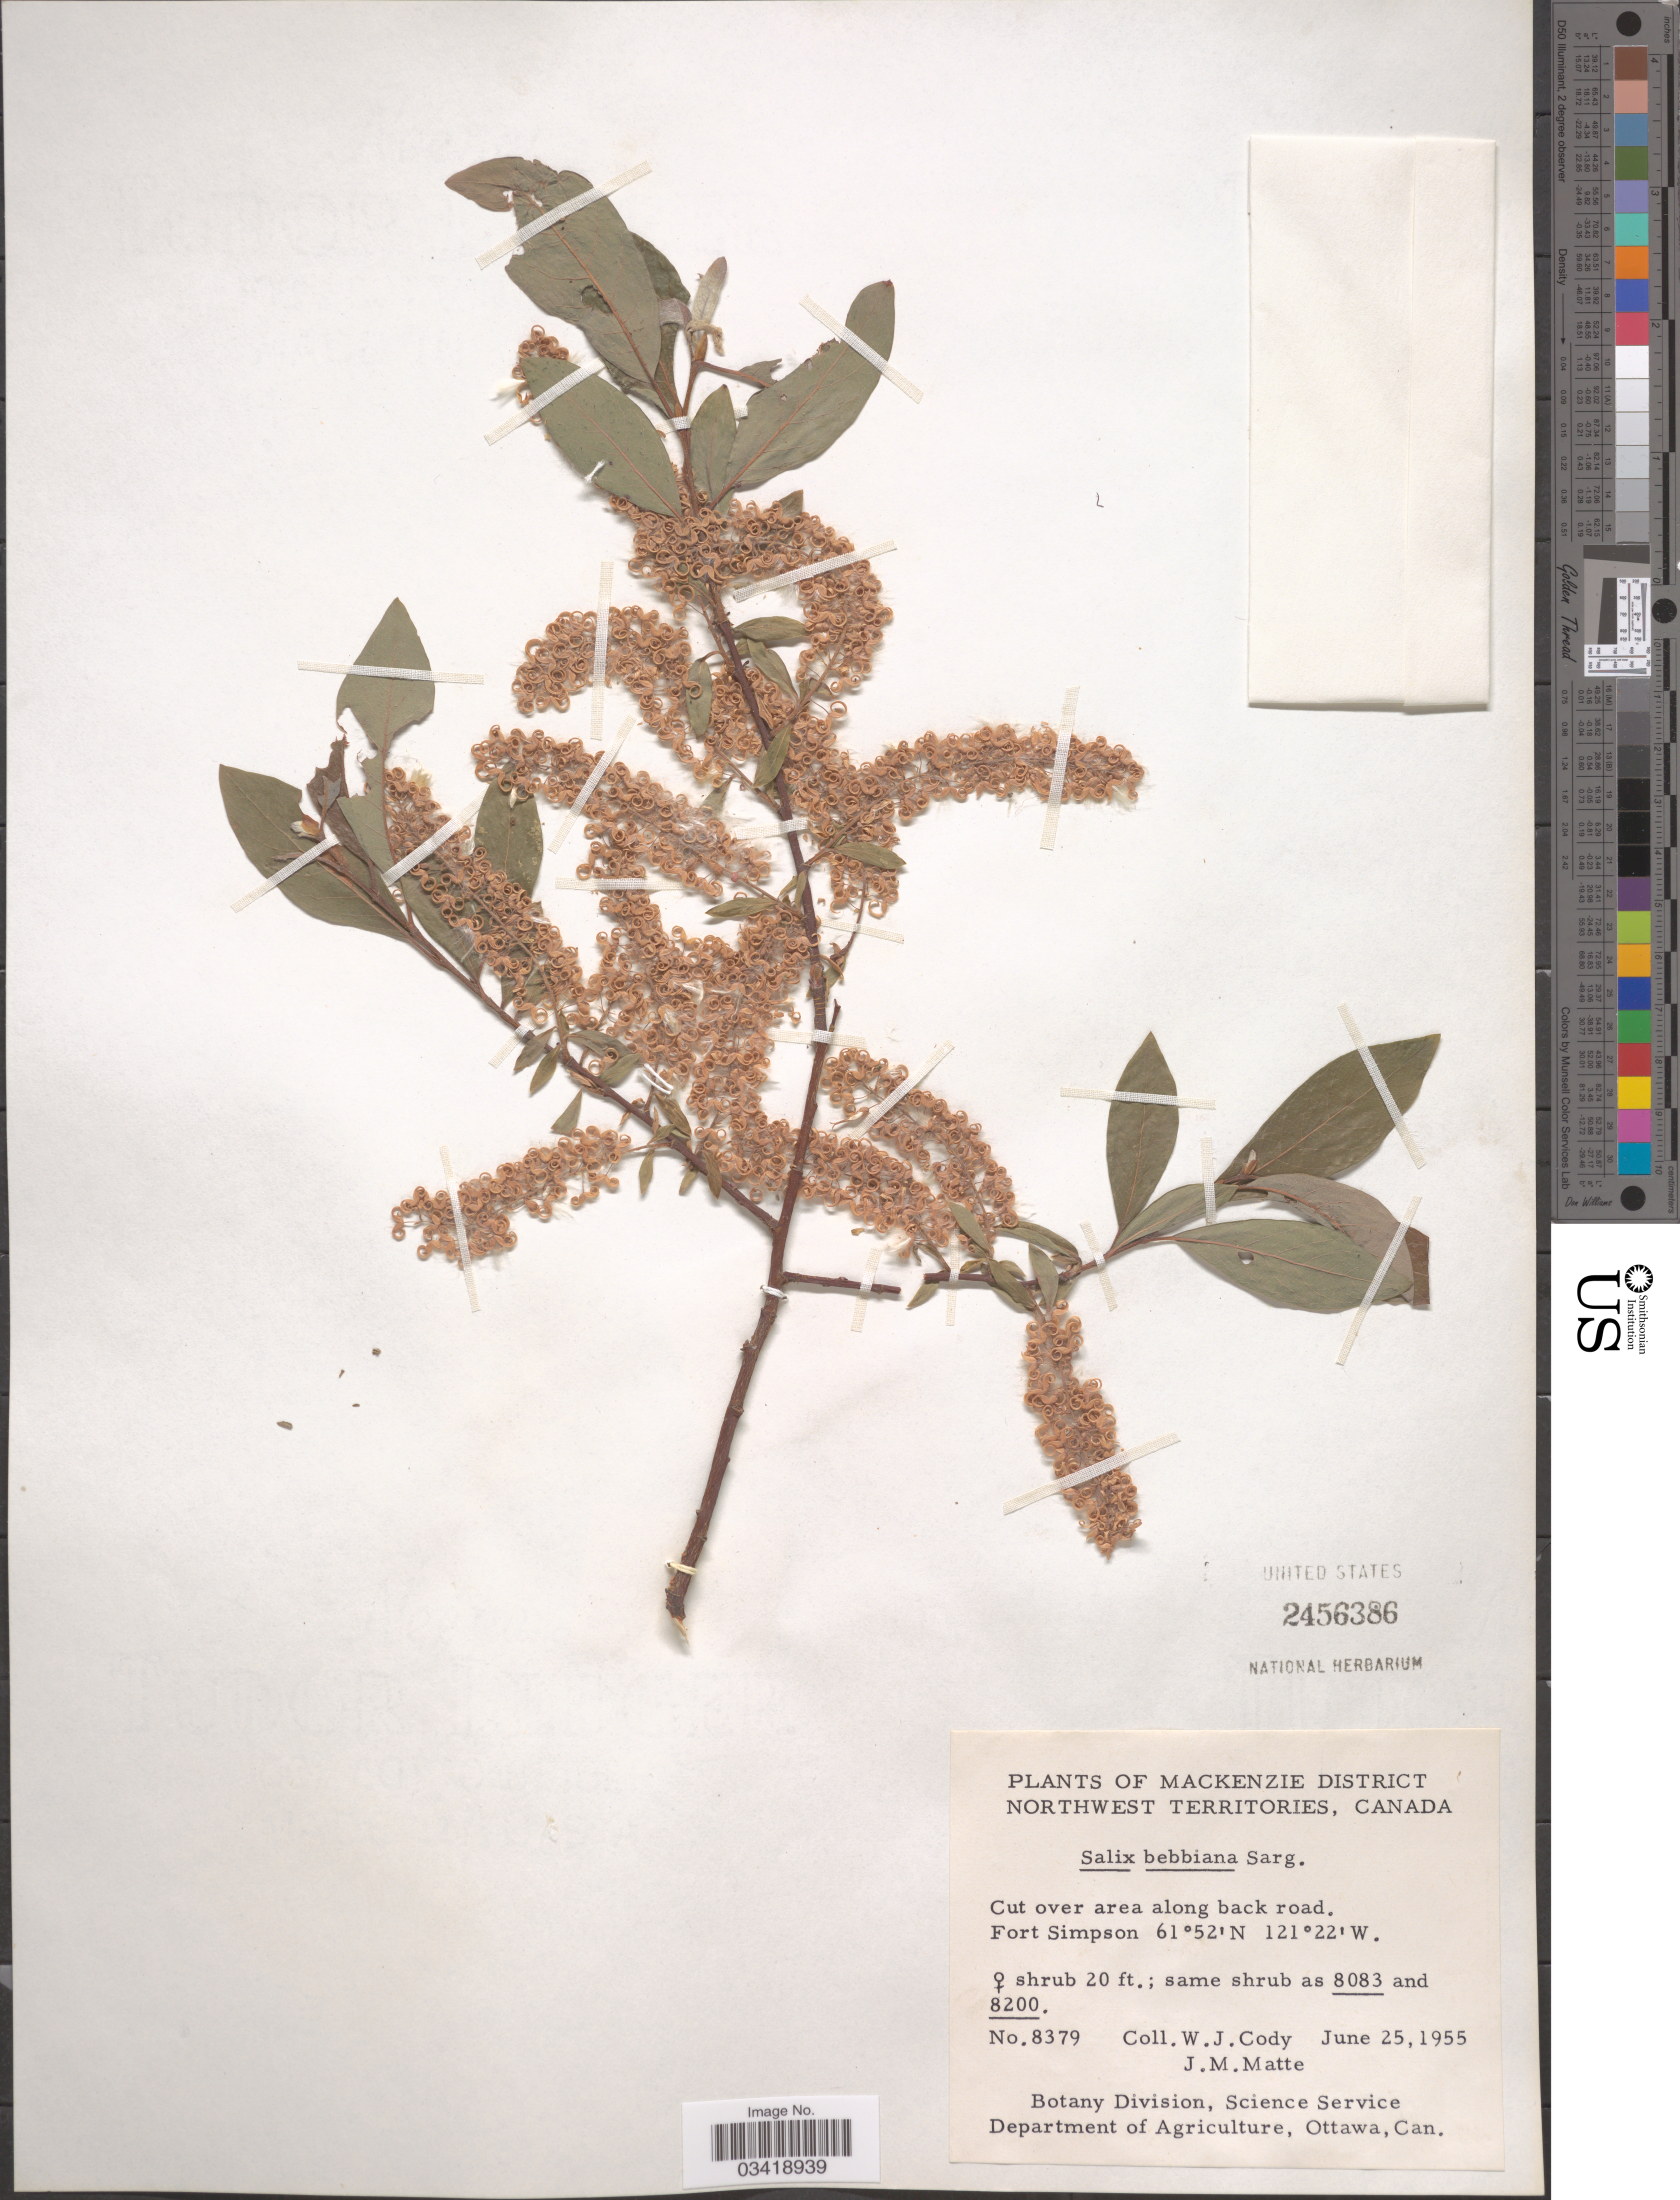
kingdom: Plantae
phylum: Tracheophyta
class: Magnoliopsida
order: Malpighiales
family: Salicaceae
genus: Salix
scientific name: Salix bebbiana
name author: Sarg.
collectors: W. Cody & J. Matte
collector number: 8379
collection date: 1955-06-25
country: Canada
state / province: Northwest Territories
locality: Mackenzie District. Fort Simpson.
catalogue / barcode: US 2456386